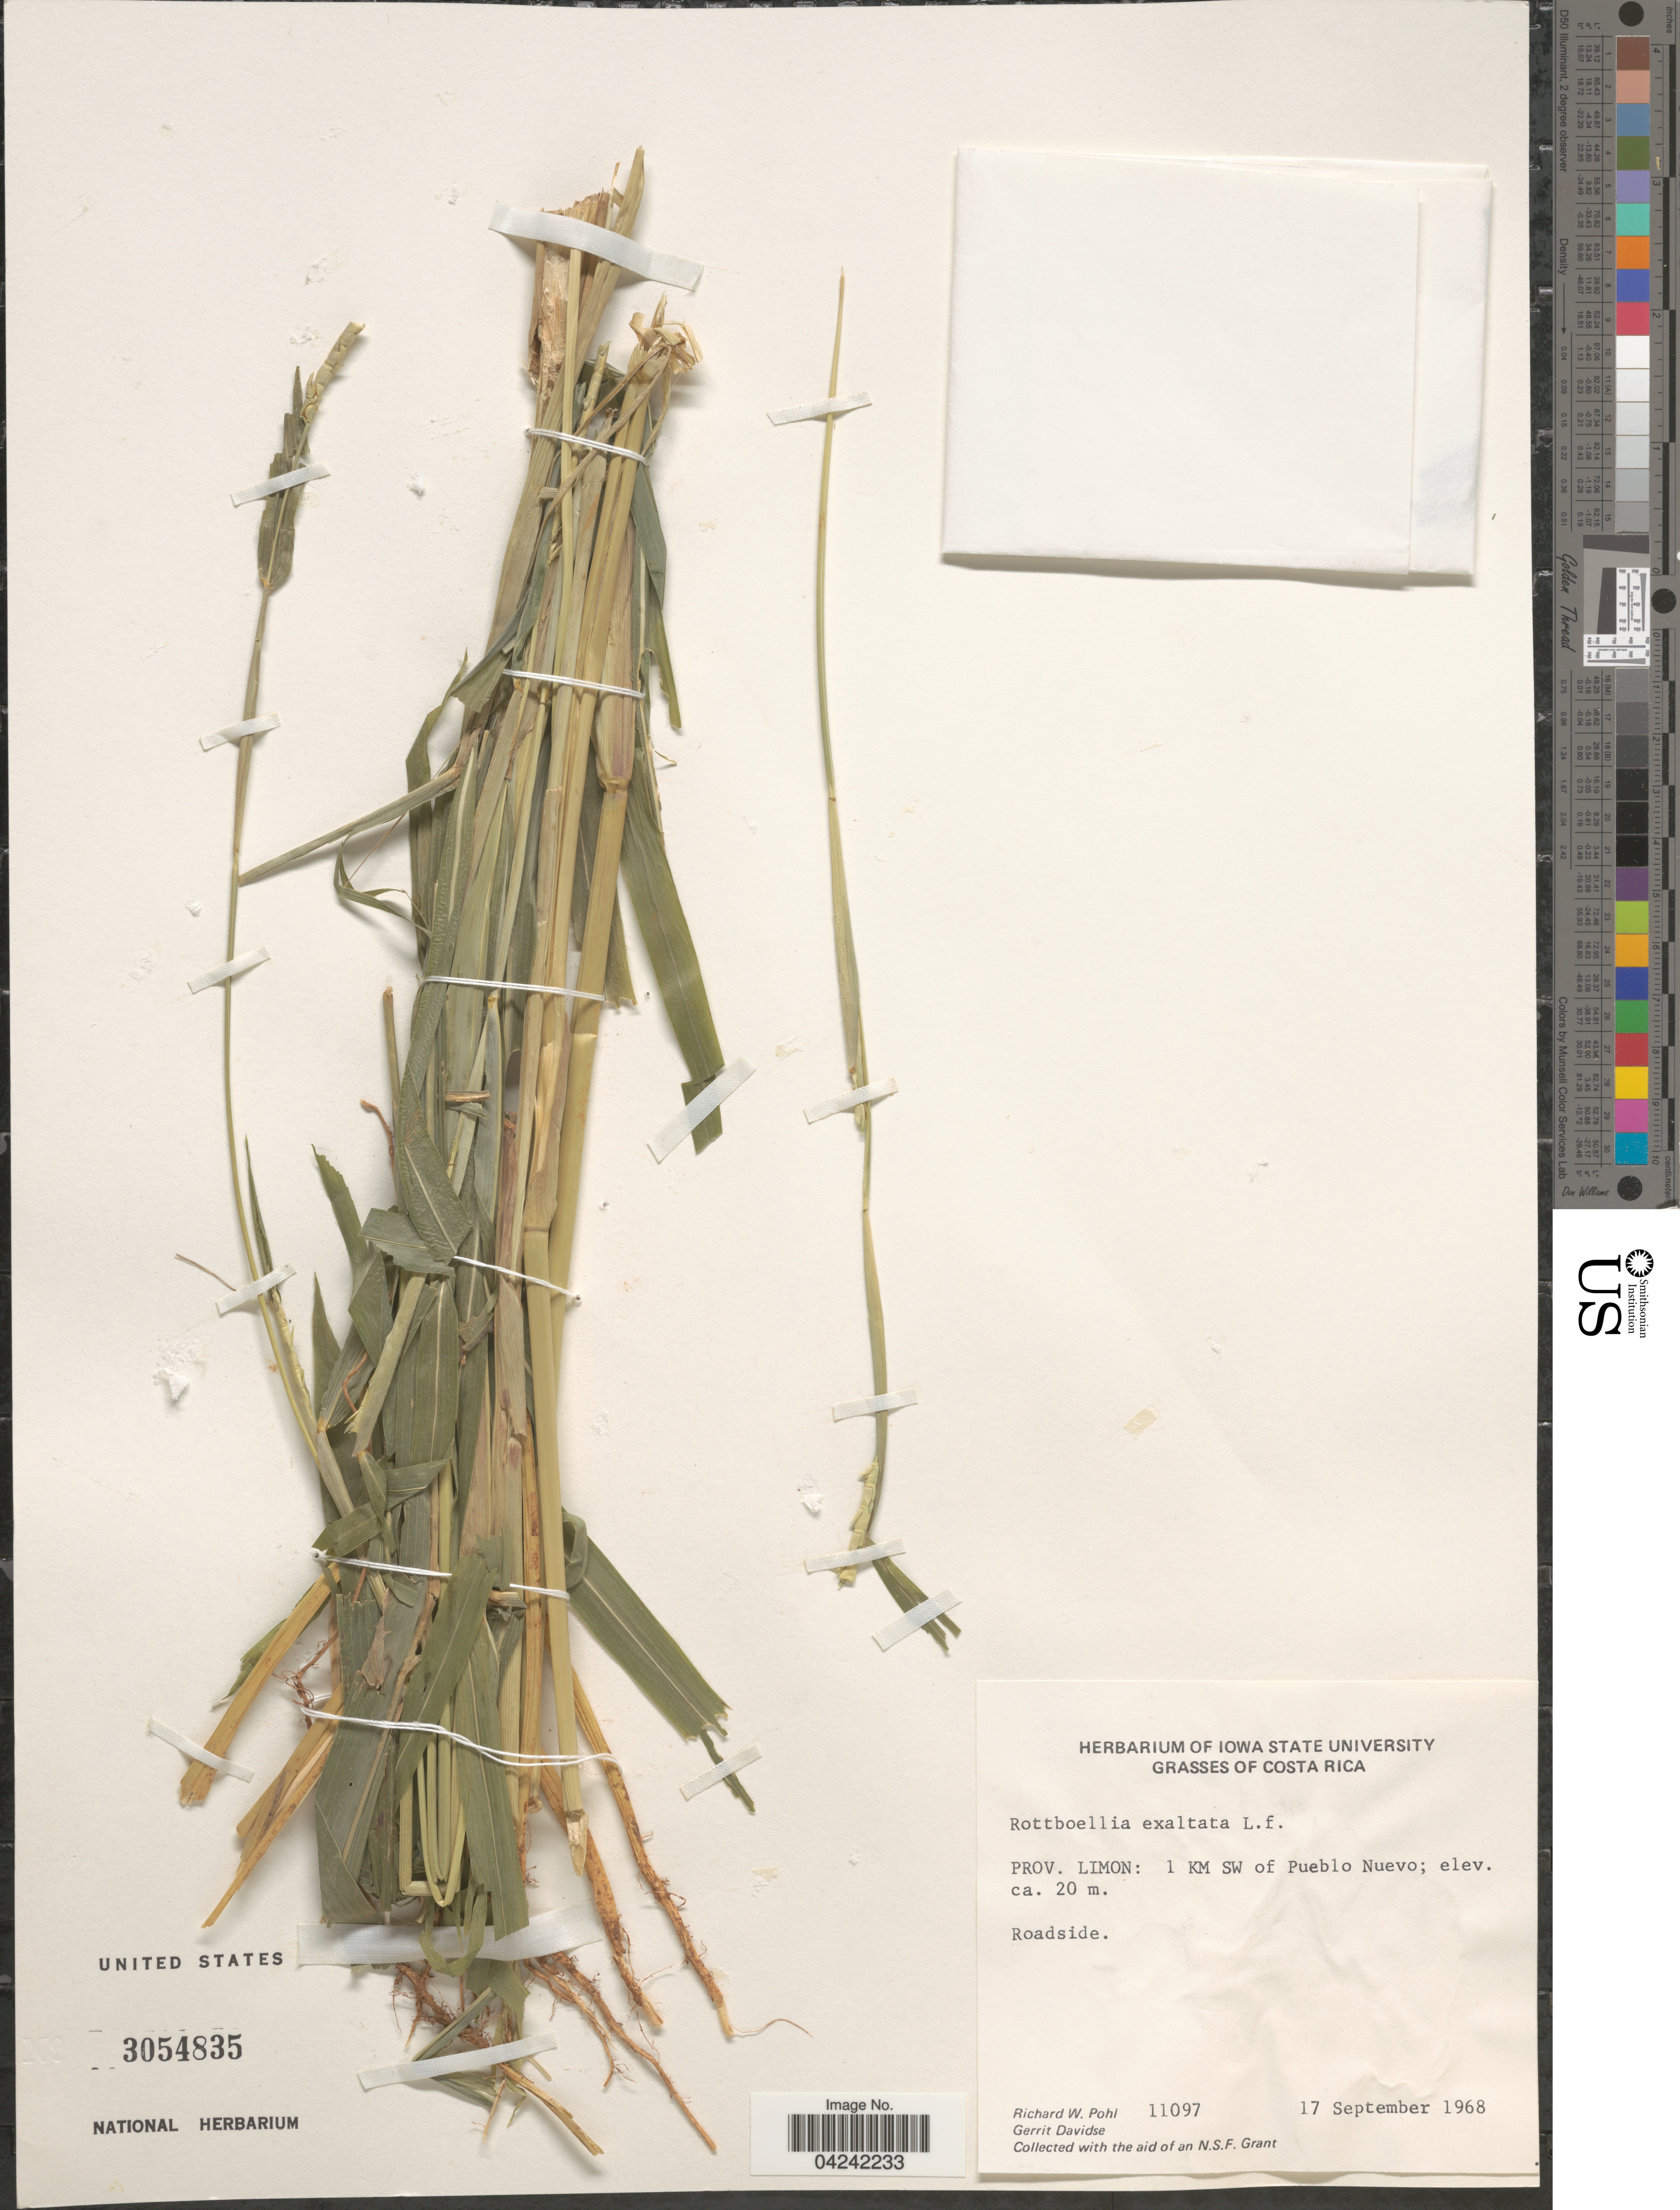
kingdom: Plantae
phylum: Tracheophyta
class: Liliopsida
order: Poales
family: Poaceae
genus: Rottboellia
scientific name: Rottboellia cochinchinensis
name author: (Lour.) Clayton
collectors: R. W. Pohl & G. Davidse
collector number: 11097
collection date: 1968-09-17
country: Costa Rica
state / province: Limón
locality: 1 KM SW of Pueblo Nuevo.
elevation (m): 20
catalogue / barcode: US 3054835